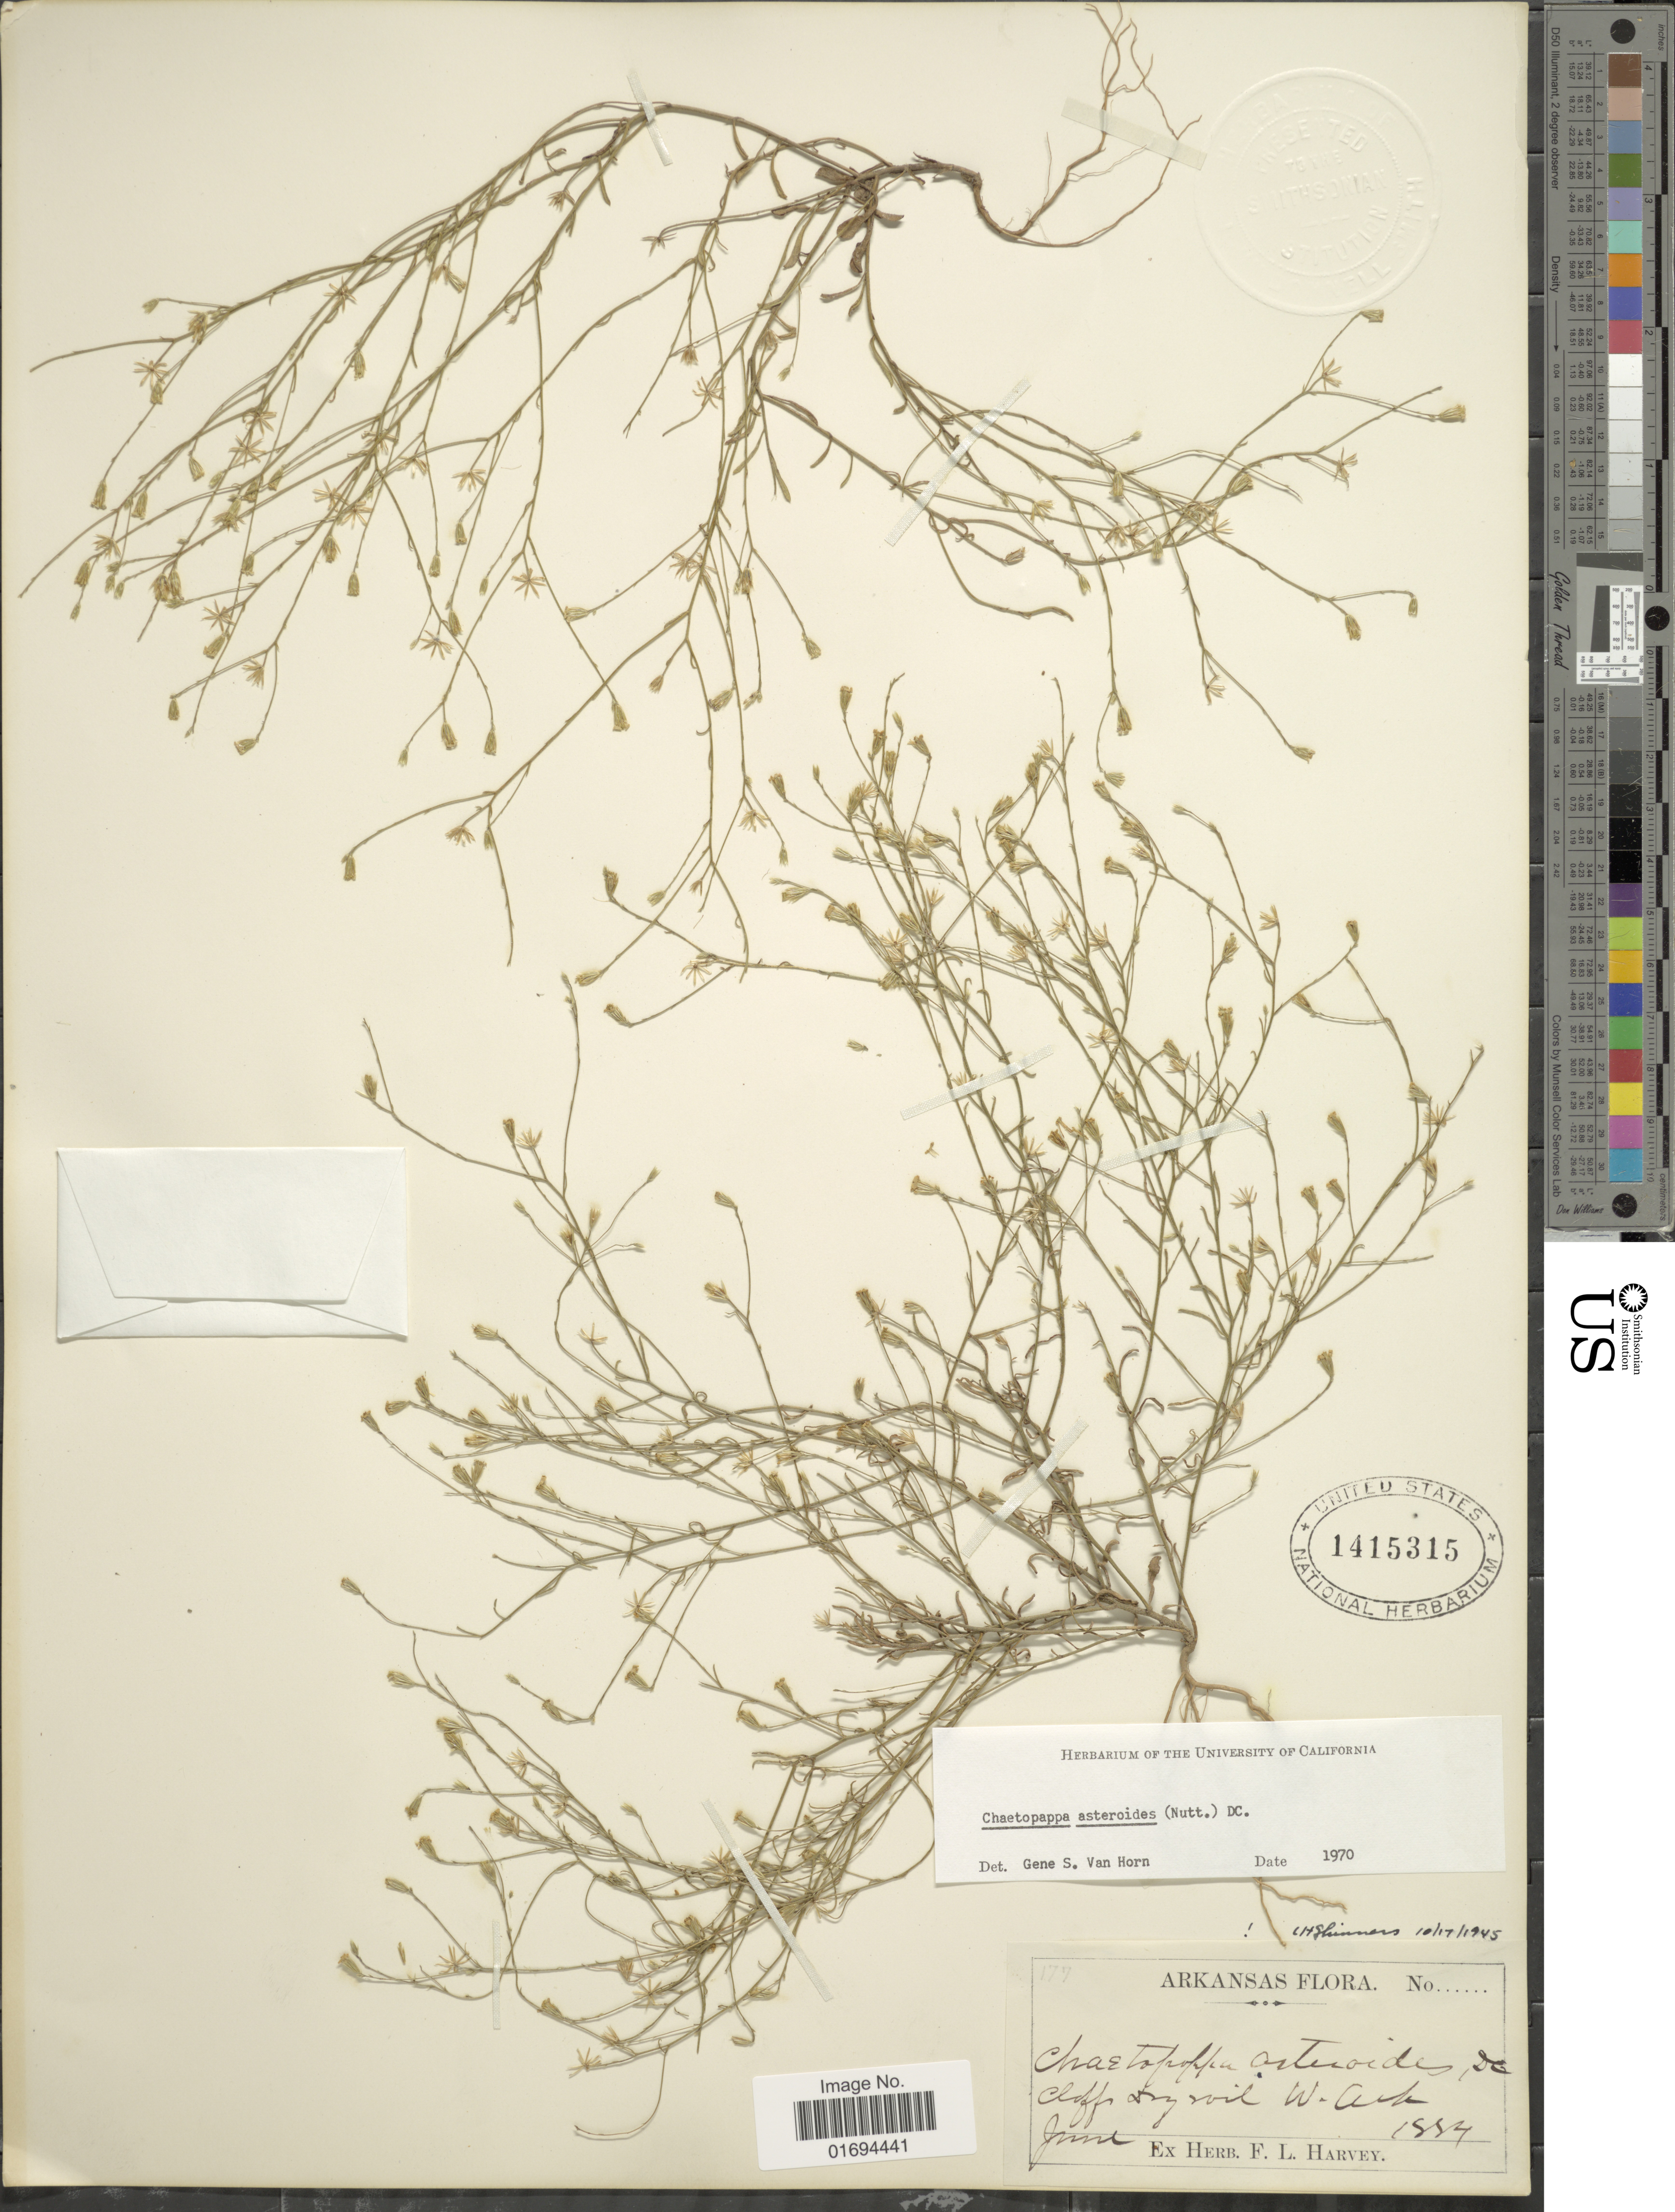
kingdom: Plantae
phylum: Tracheophyta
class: Magnoliopsida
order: Asterales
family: Asteraceae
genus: Chaetopappa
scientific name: Chaetopappa asteroides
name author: (Nutt.) DC.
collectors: ex herb. F. L. Harvey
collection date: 1884-06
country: United States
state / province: Arkansas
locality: Cliffs Dry Soil W. Ark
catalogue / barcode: US 1415315